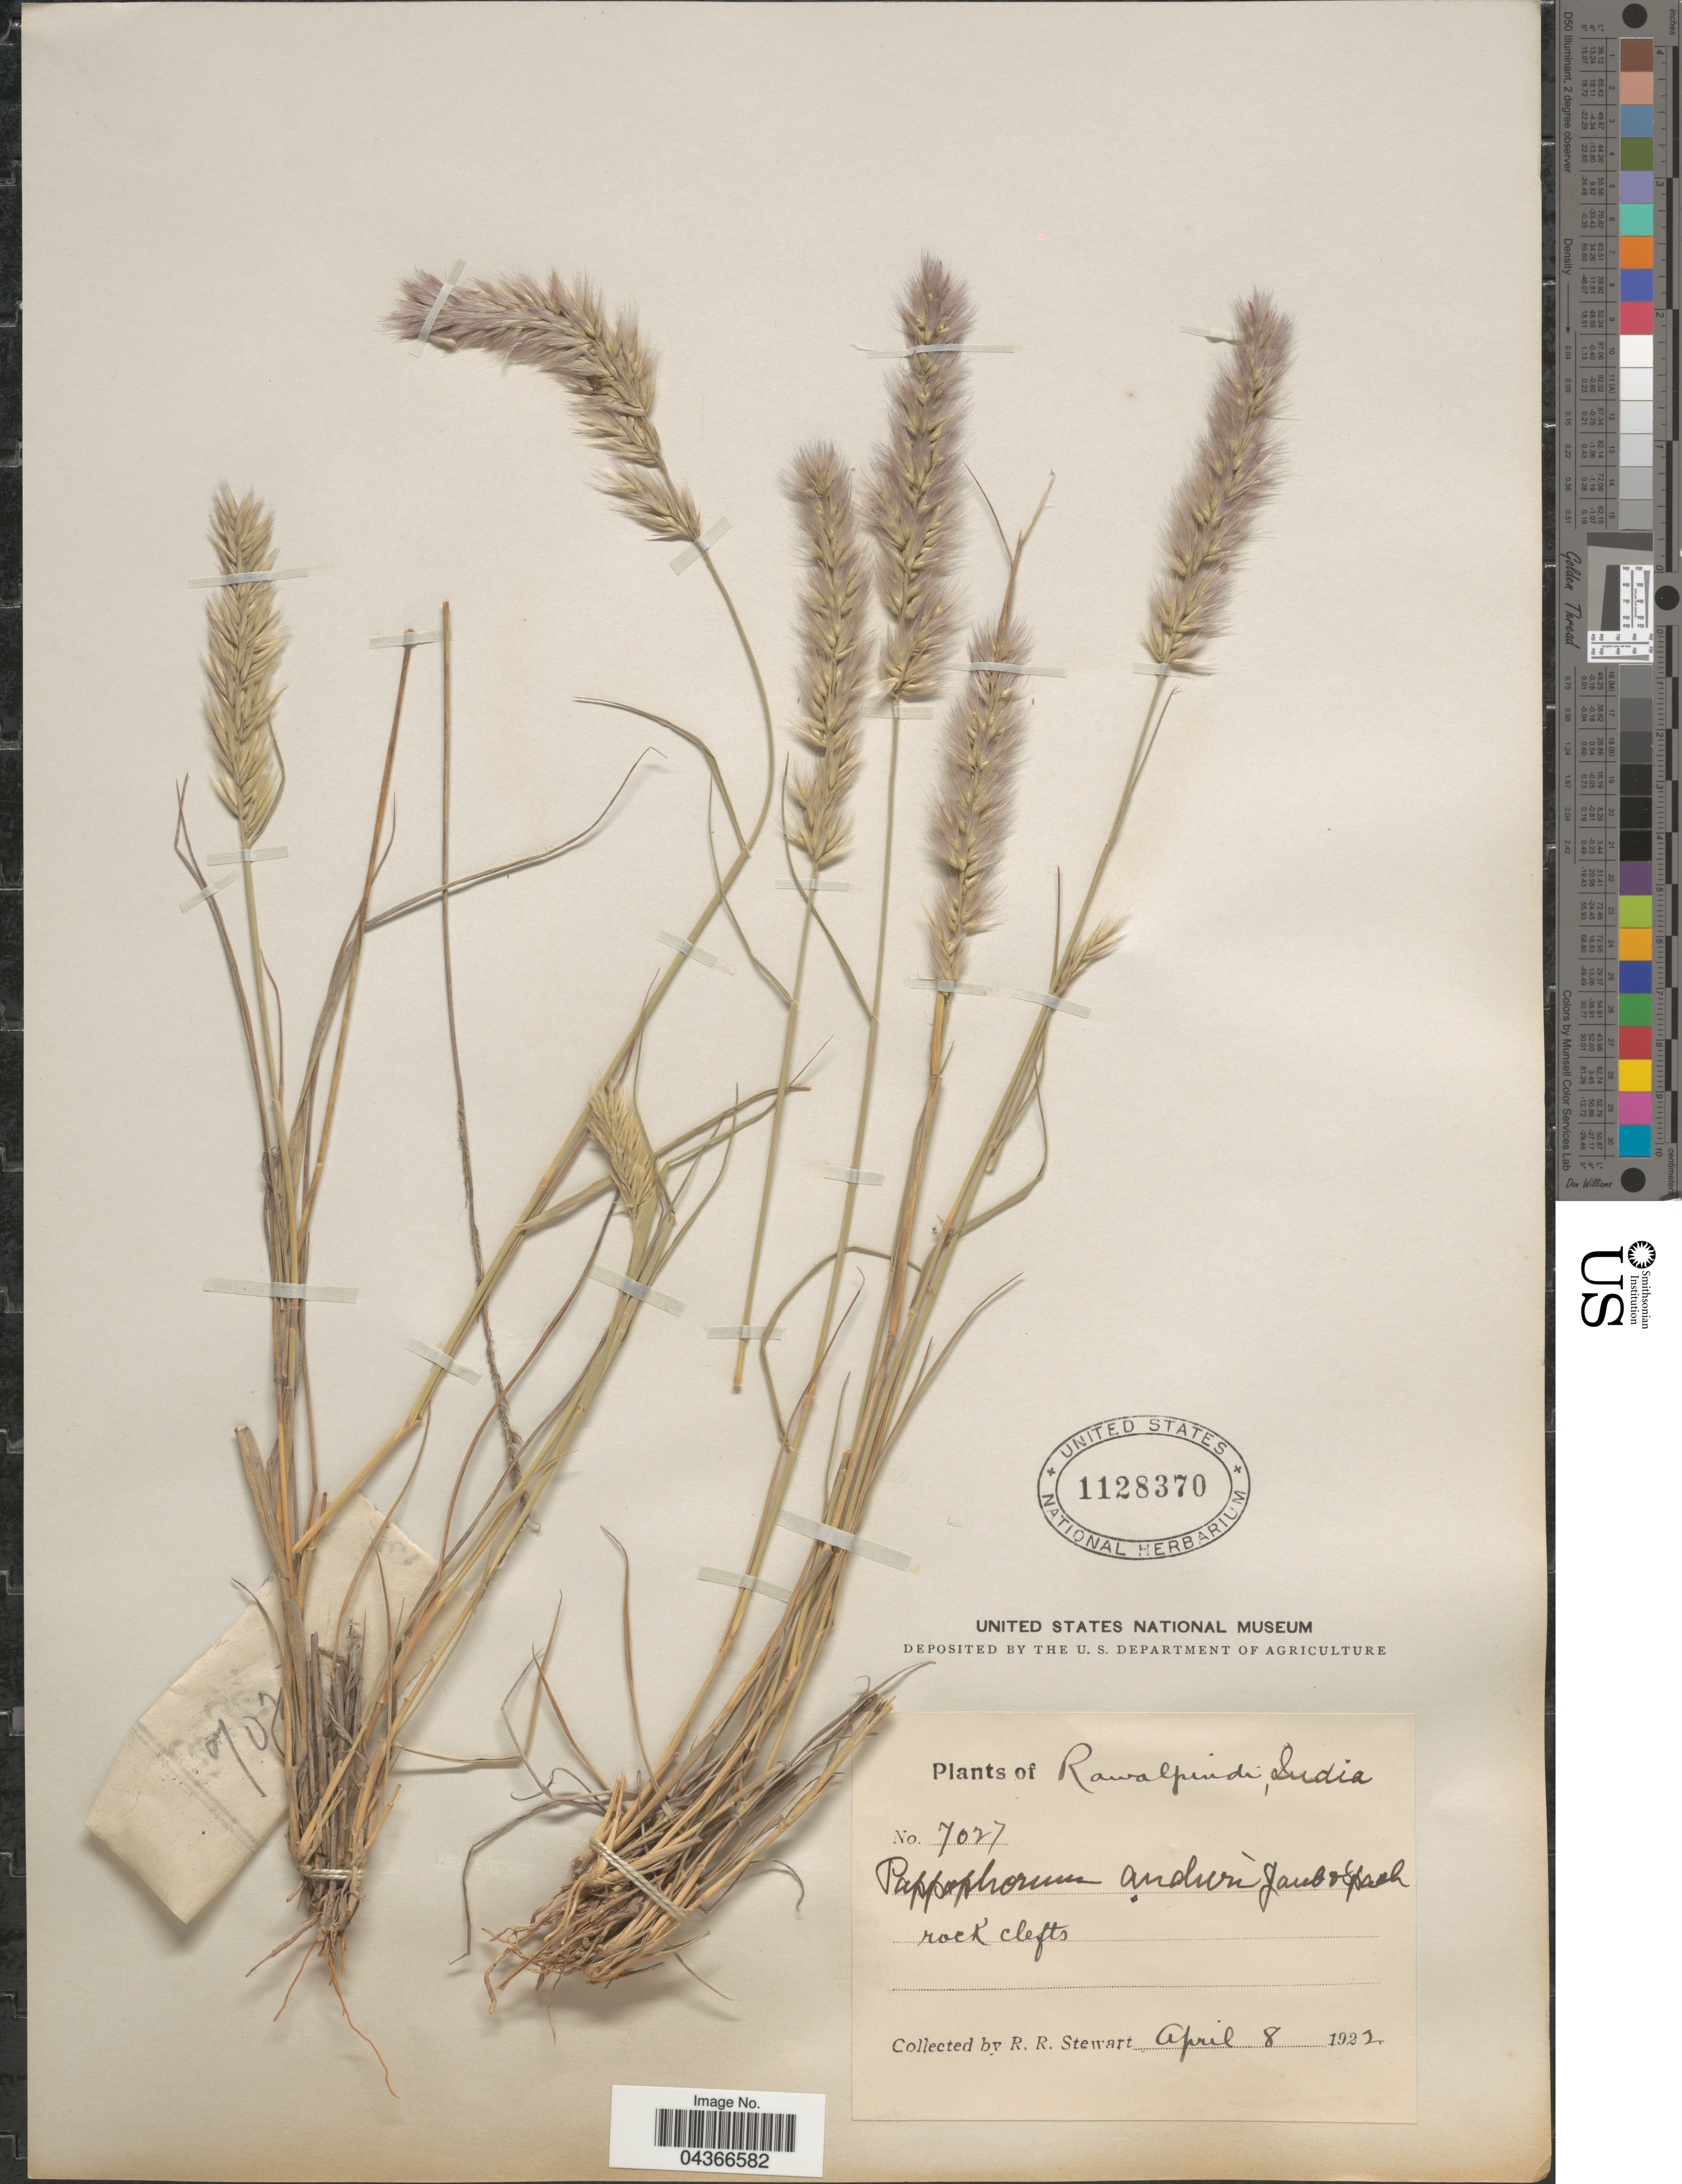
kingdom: Plantae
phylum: Tracheophyta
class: Liliopsida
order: Poales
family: Poaceae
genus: Enneapogon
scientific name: Enneapogon persicus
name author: Boiss.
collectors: R. Stewart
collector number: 7027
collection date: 1922-04-08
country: Pakistan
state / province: Punjab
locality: Rawalpindi.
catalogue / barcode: US 1128370